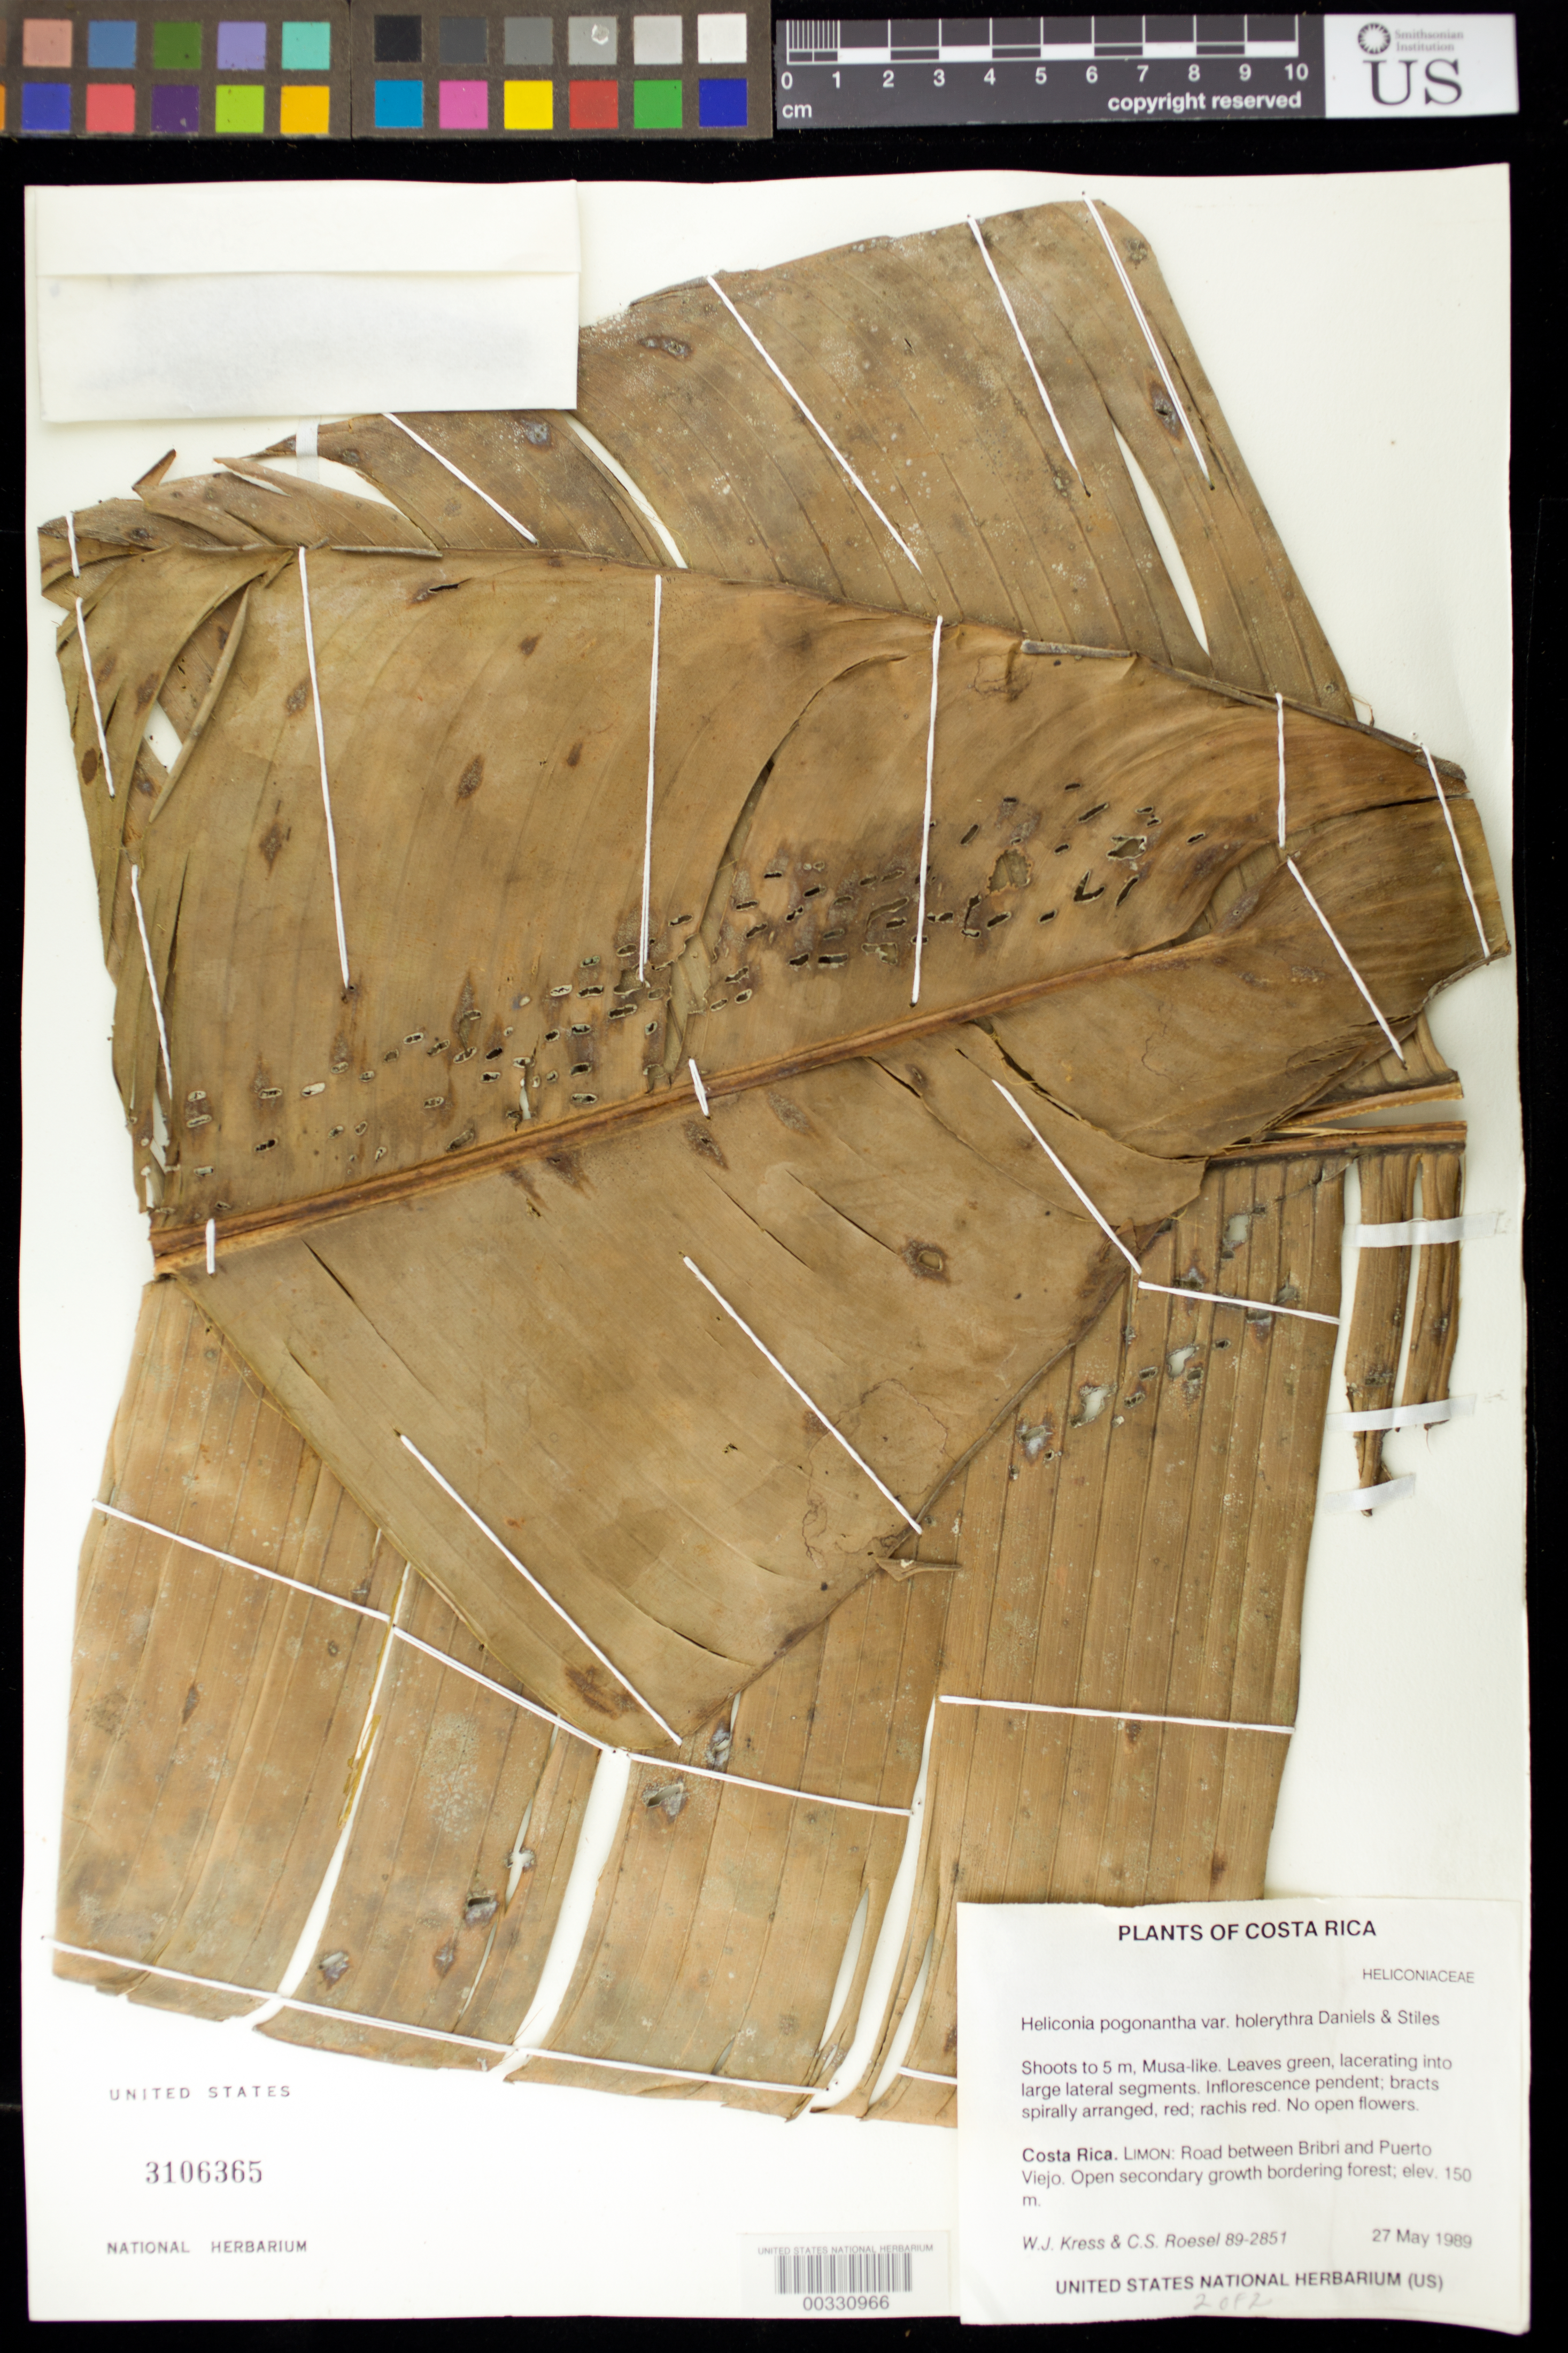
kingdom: Plantae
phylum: Tracheophyta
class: Liliopsida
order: Zingiberales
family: Heliconiaceae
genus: Heliconia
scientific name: Heliconia pogonantha var. holerythra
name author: G.S. Daniels & F.G. Stiles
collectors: W. J. Kress & C. S. Roesel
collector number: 89-2851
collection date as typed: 27 May 1989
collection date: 1989-05-27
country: Costa Rica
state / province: Limón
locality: Road between bribri and puerto viejo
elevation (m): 150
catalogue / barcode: US 3106365